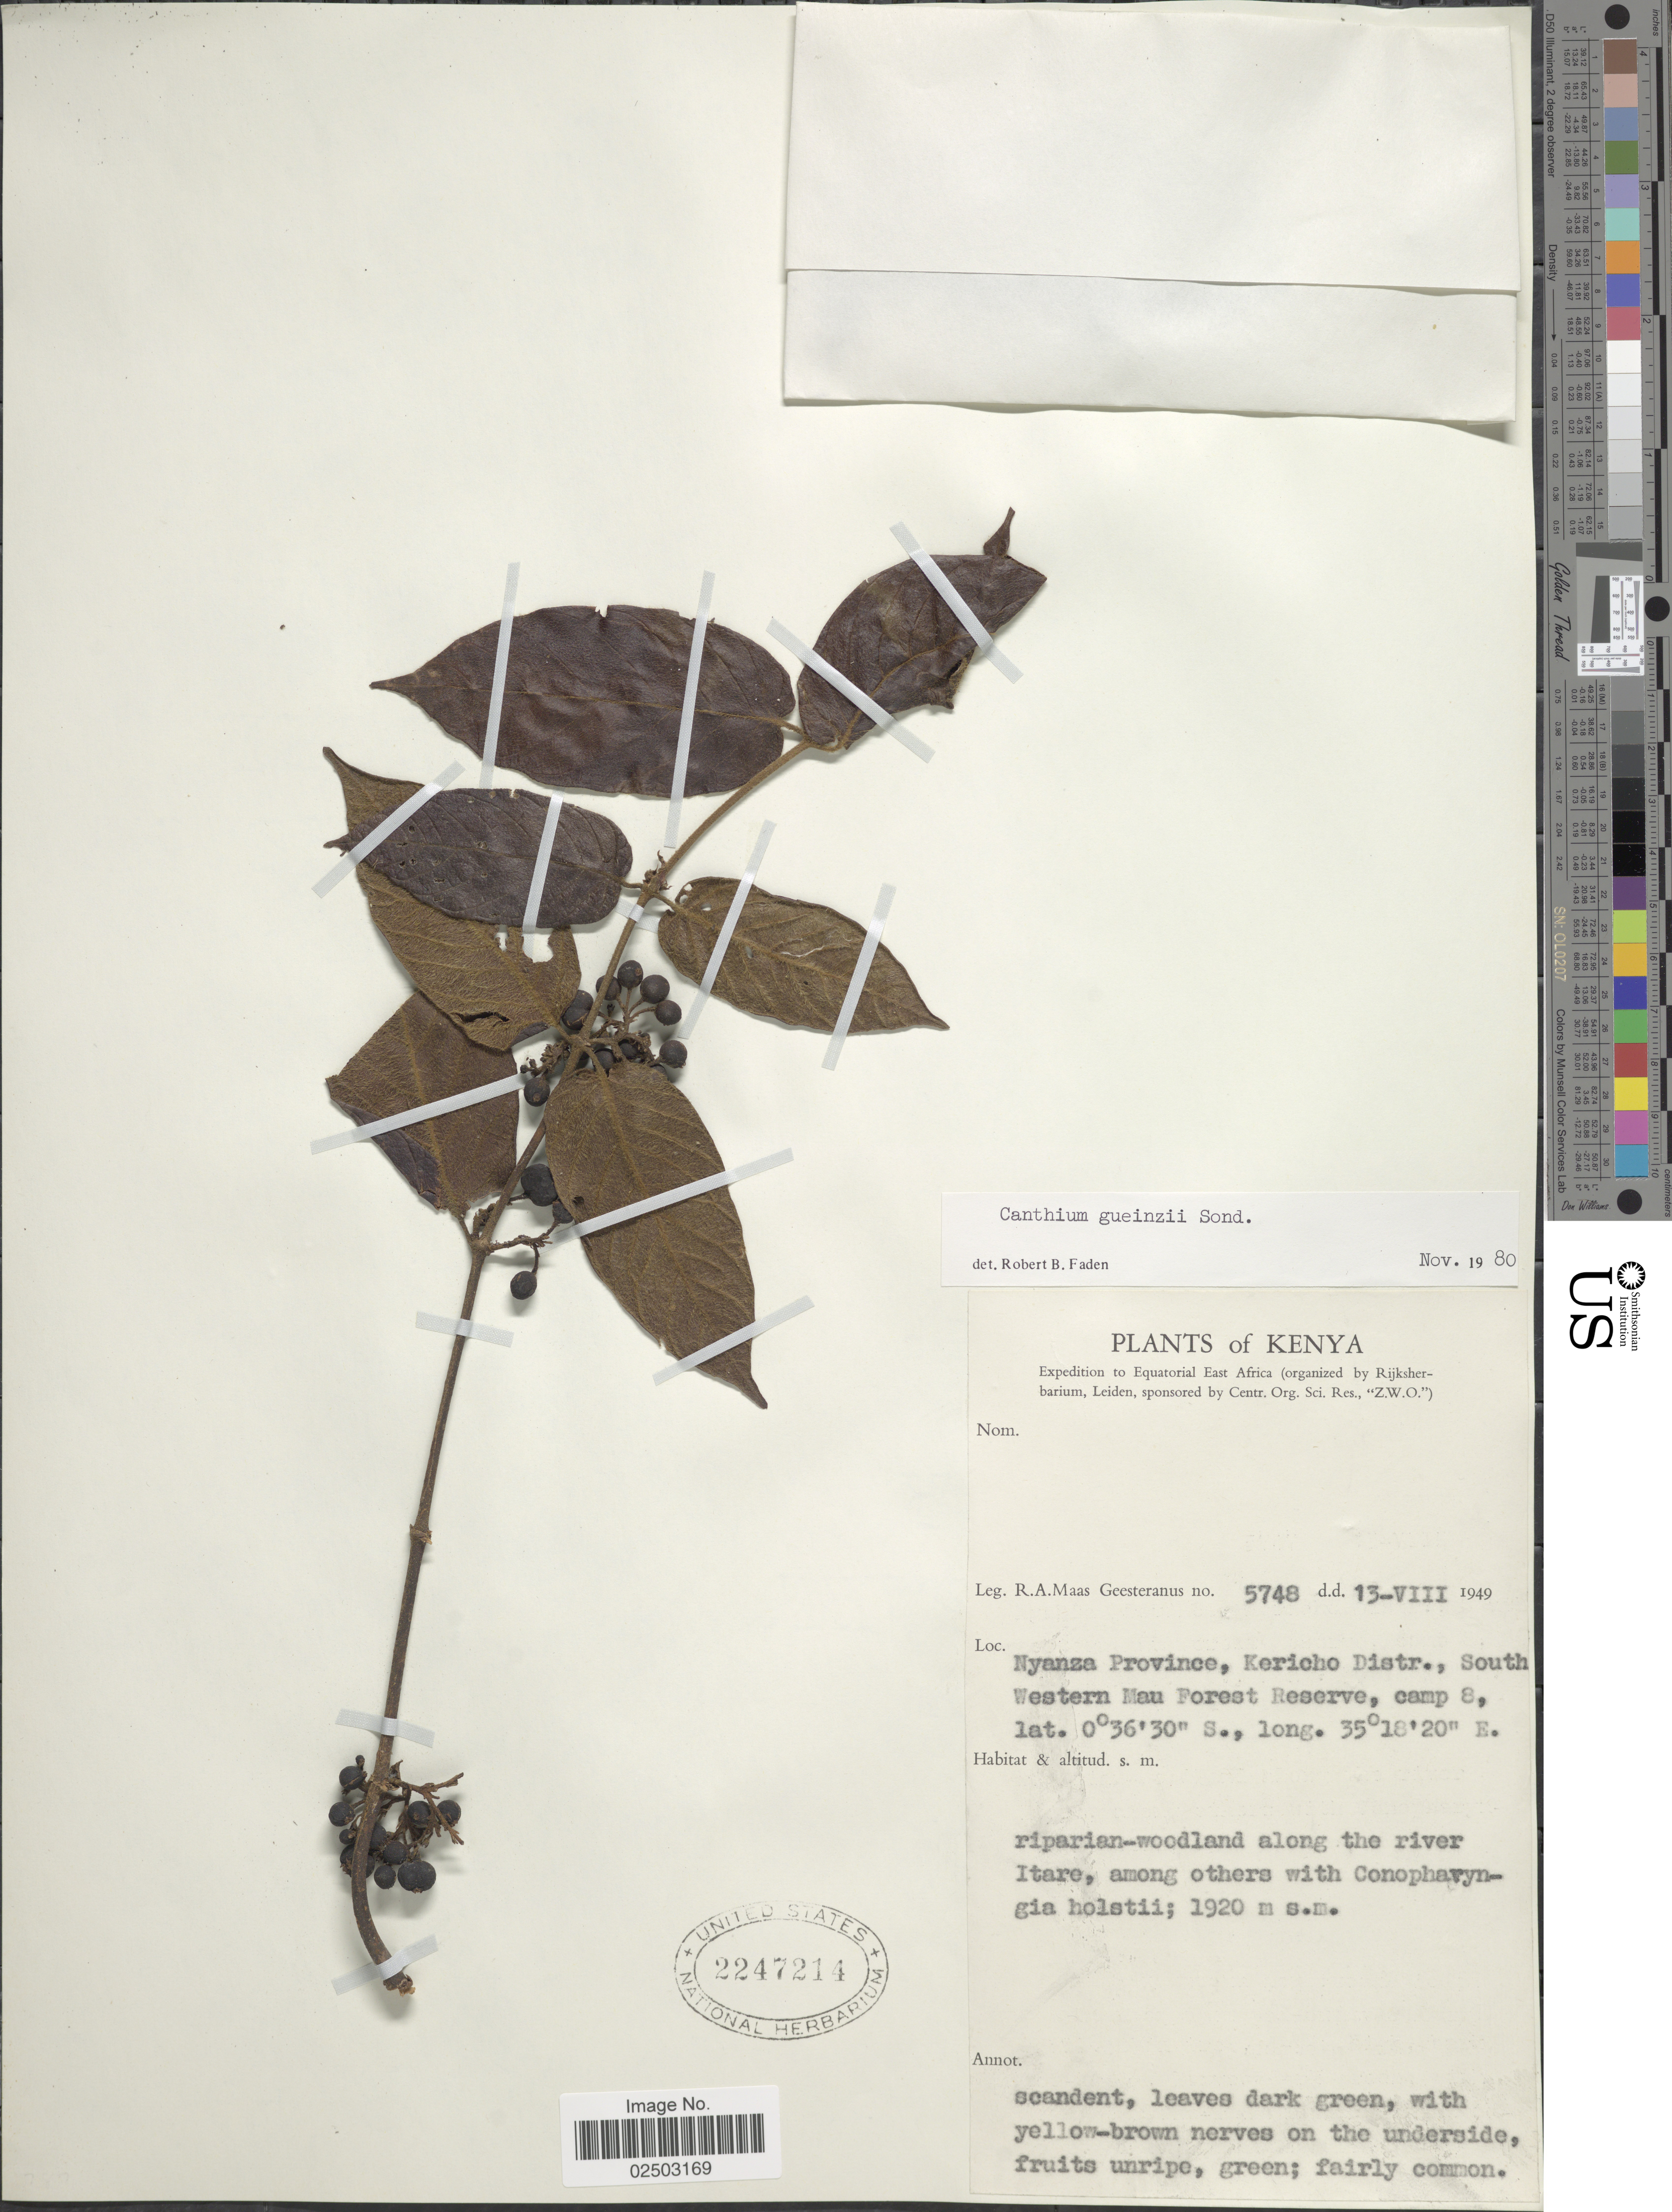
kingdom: Plantae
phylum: Tracheophyta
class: Magnoliopsida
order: Gentianales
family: Rubiaceae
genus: Canthium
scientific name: Canthium gueinzii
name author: Sond.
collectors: R. A. Maas Geesteranus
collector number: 5748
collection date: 1949-08-13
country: Kenya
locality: Nyanza Province, Kericho Distr., South Western Mau Forest Reserve, camp 8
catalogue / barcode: US 2247214